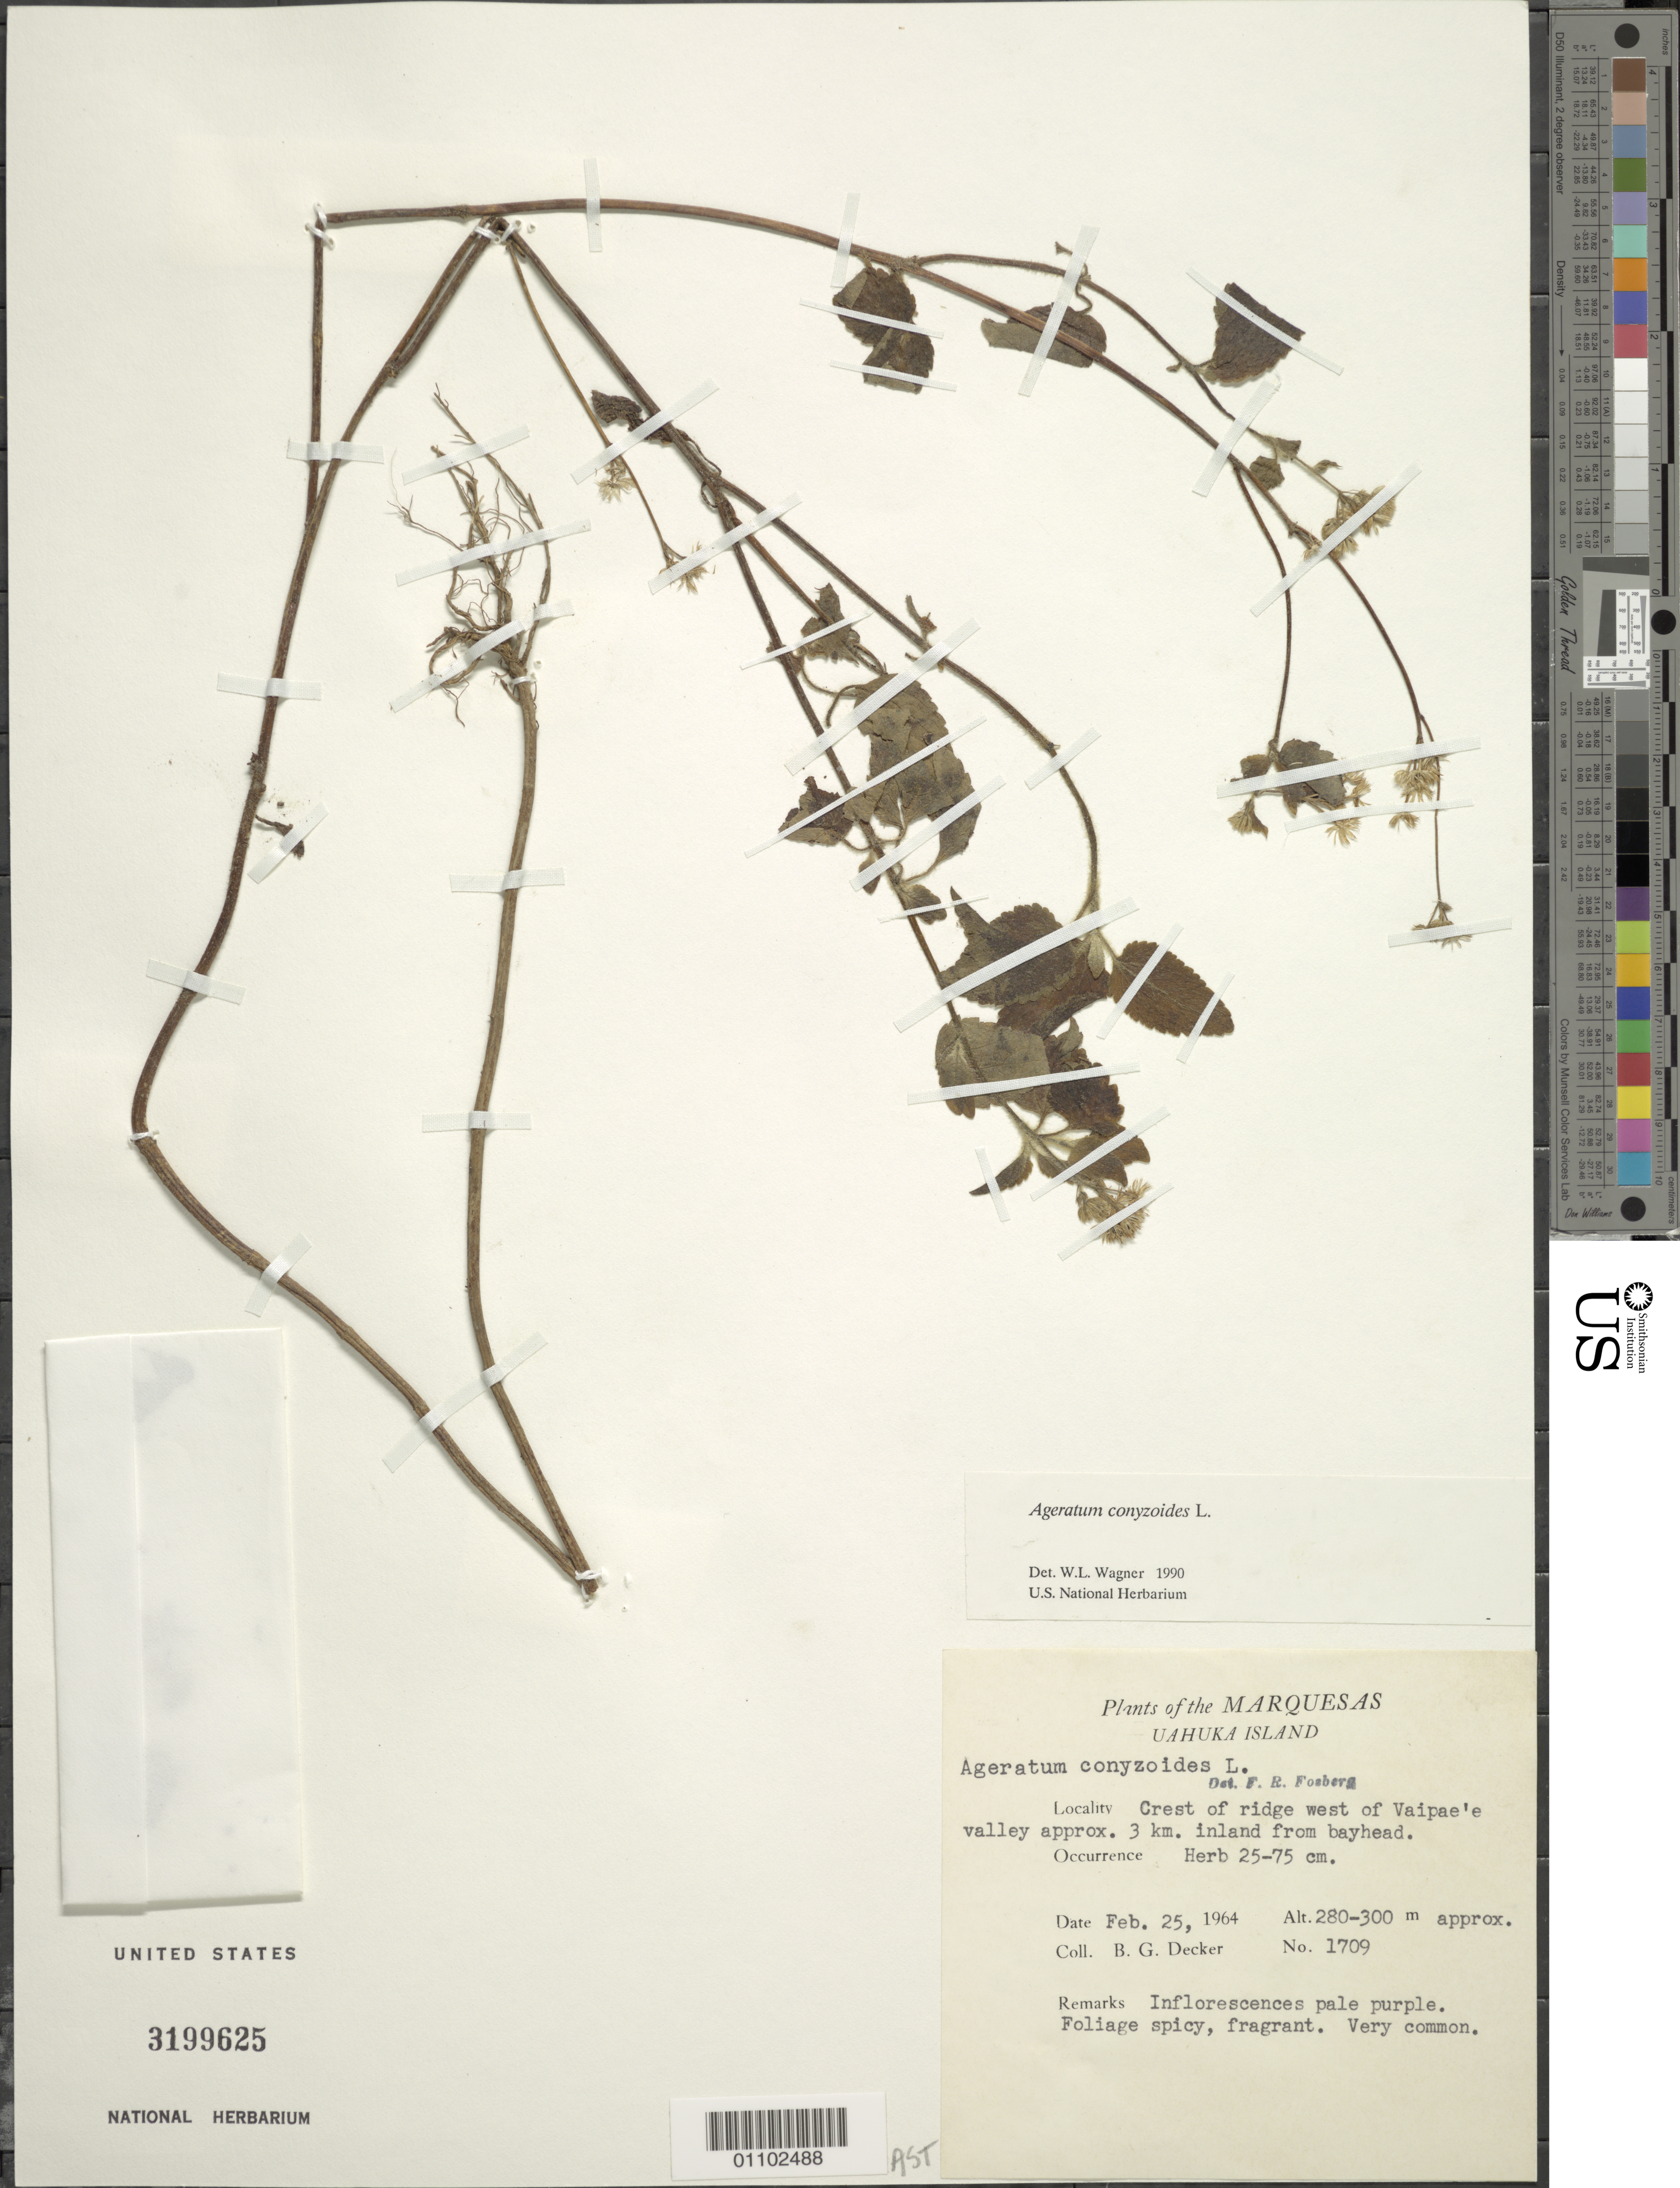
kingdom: Plantae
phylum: Tracheophyta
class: Magnoliopsida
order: Asterales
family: Asteraceae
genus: Ageratum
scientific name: Ageratum conyzoides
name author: L.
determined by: Wagner, W. L., (BOT), Smithsonian Institution - National Museum of Natural History (UNITED STATES)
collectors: B. G. Decker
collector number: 1709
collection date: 1964-02-25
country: French Polynesia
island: Ua Huka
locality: crest of ridge W of Vaipae'e Valley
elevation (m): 280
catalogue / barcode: US 3199625